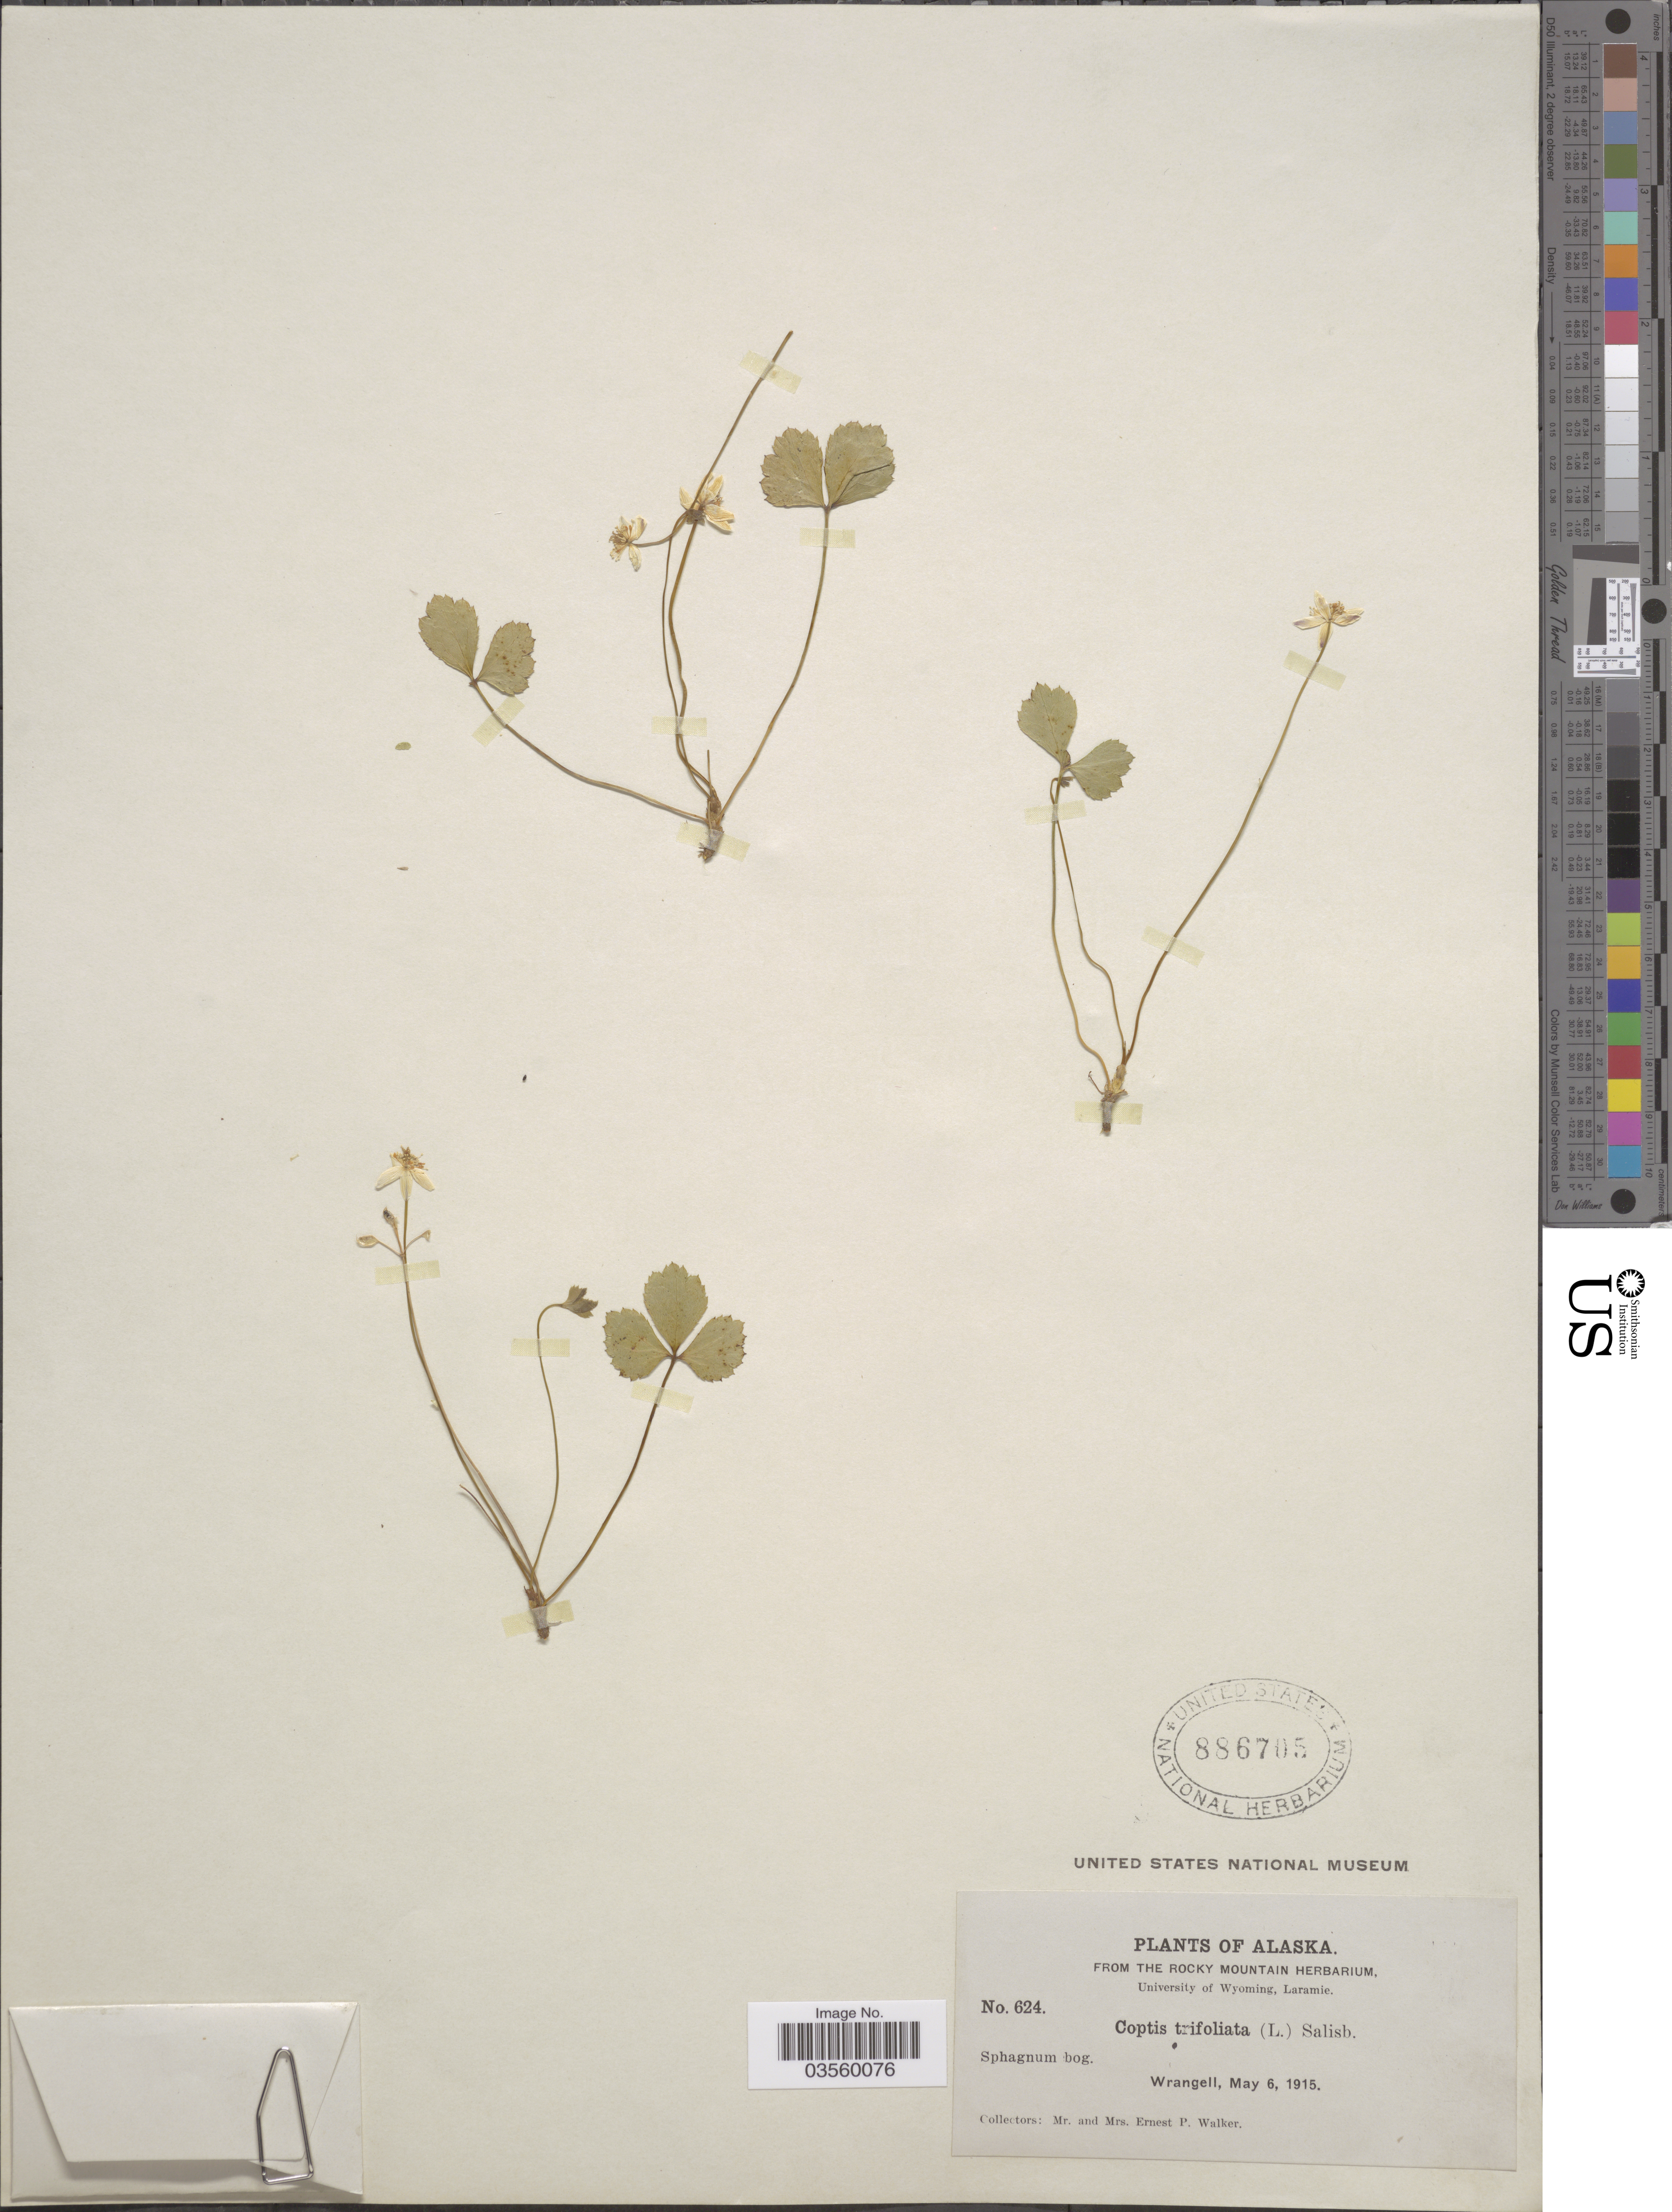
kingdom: Plantae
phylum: Tracheophyta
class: Magnoliopsida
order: Ranunculales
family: Ranunculaceae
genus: Coptis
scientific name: Coptis trifolia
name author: (L.) Salisb.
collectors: E. P. Walker & E. Walker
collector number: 624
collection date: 1915-05-06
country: United States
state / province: Alaska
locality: Wrangell.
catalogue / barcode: US 886705